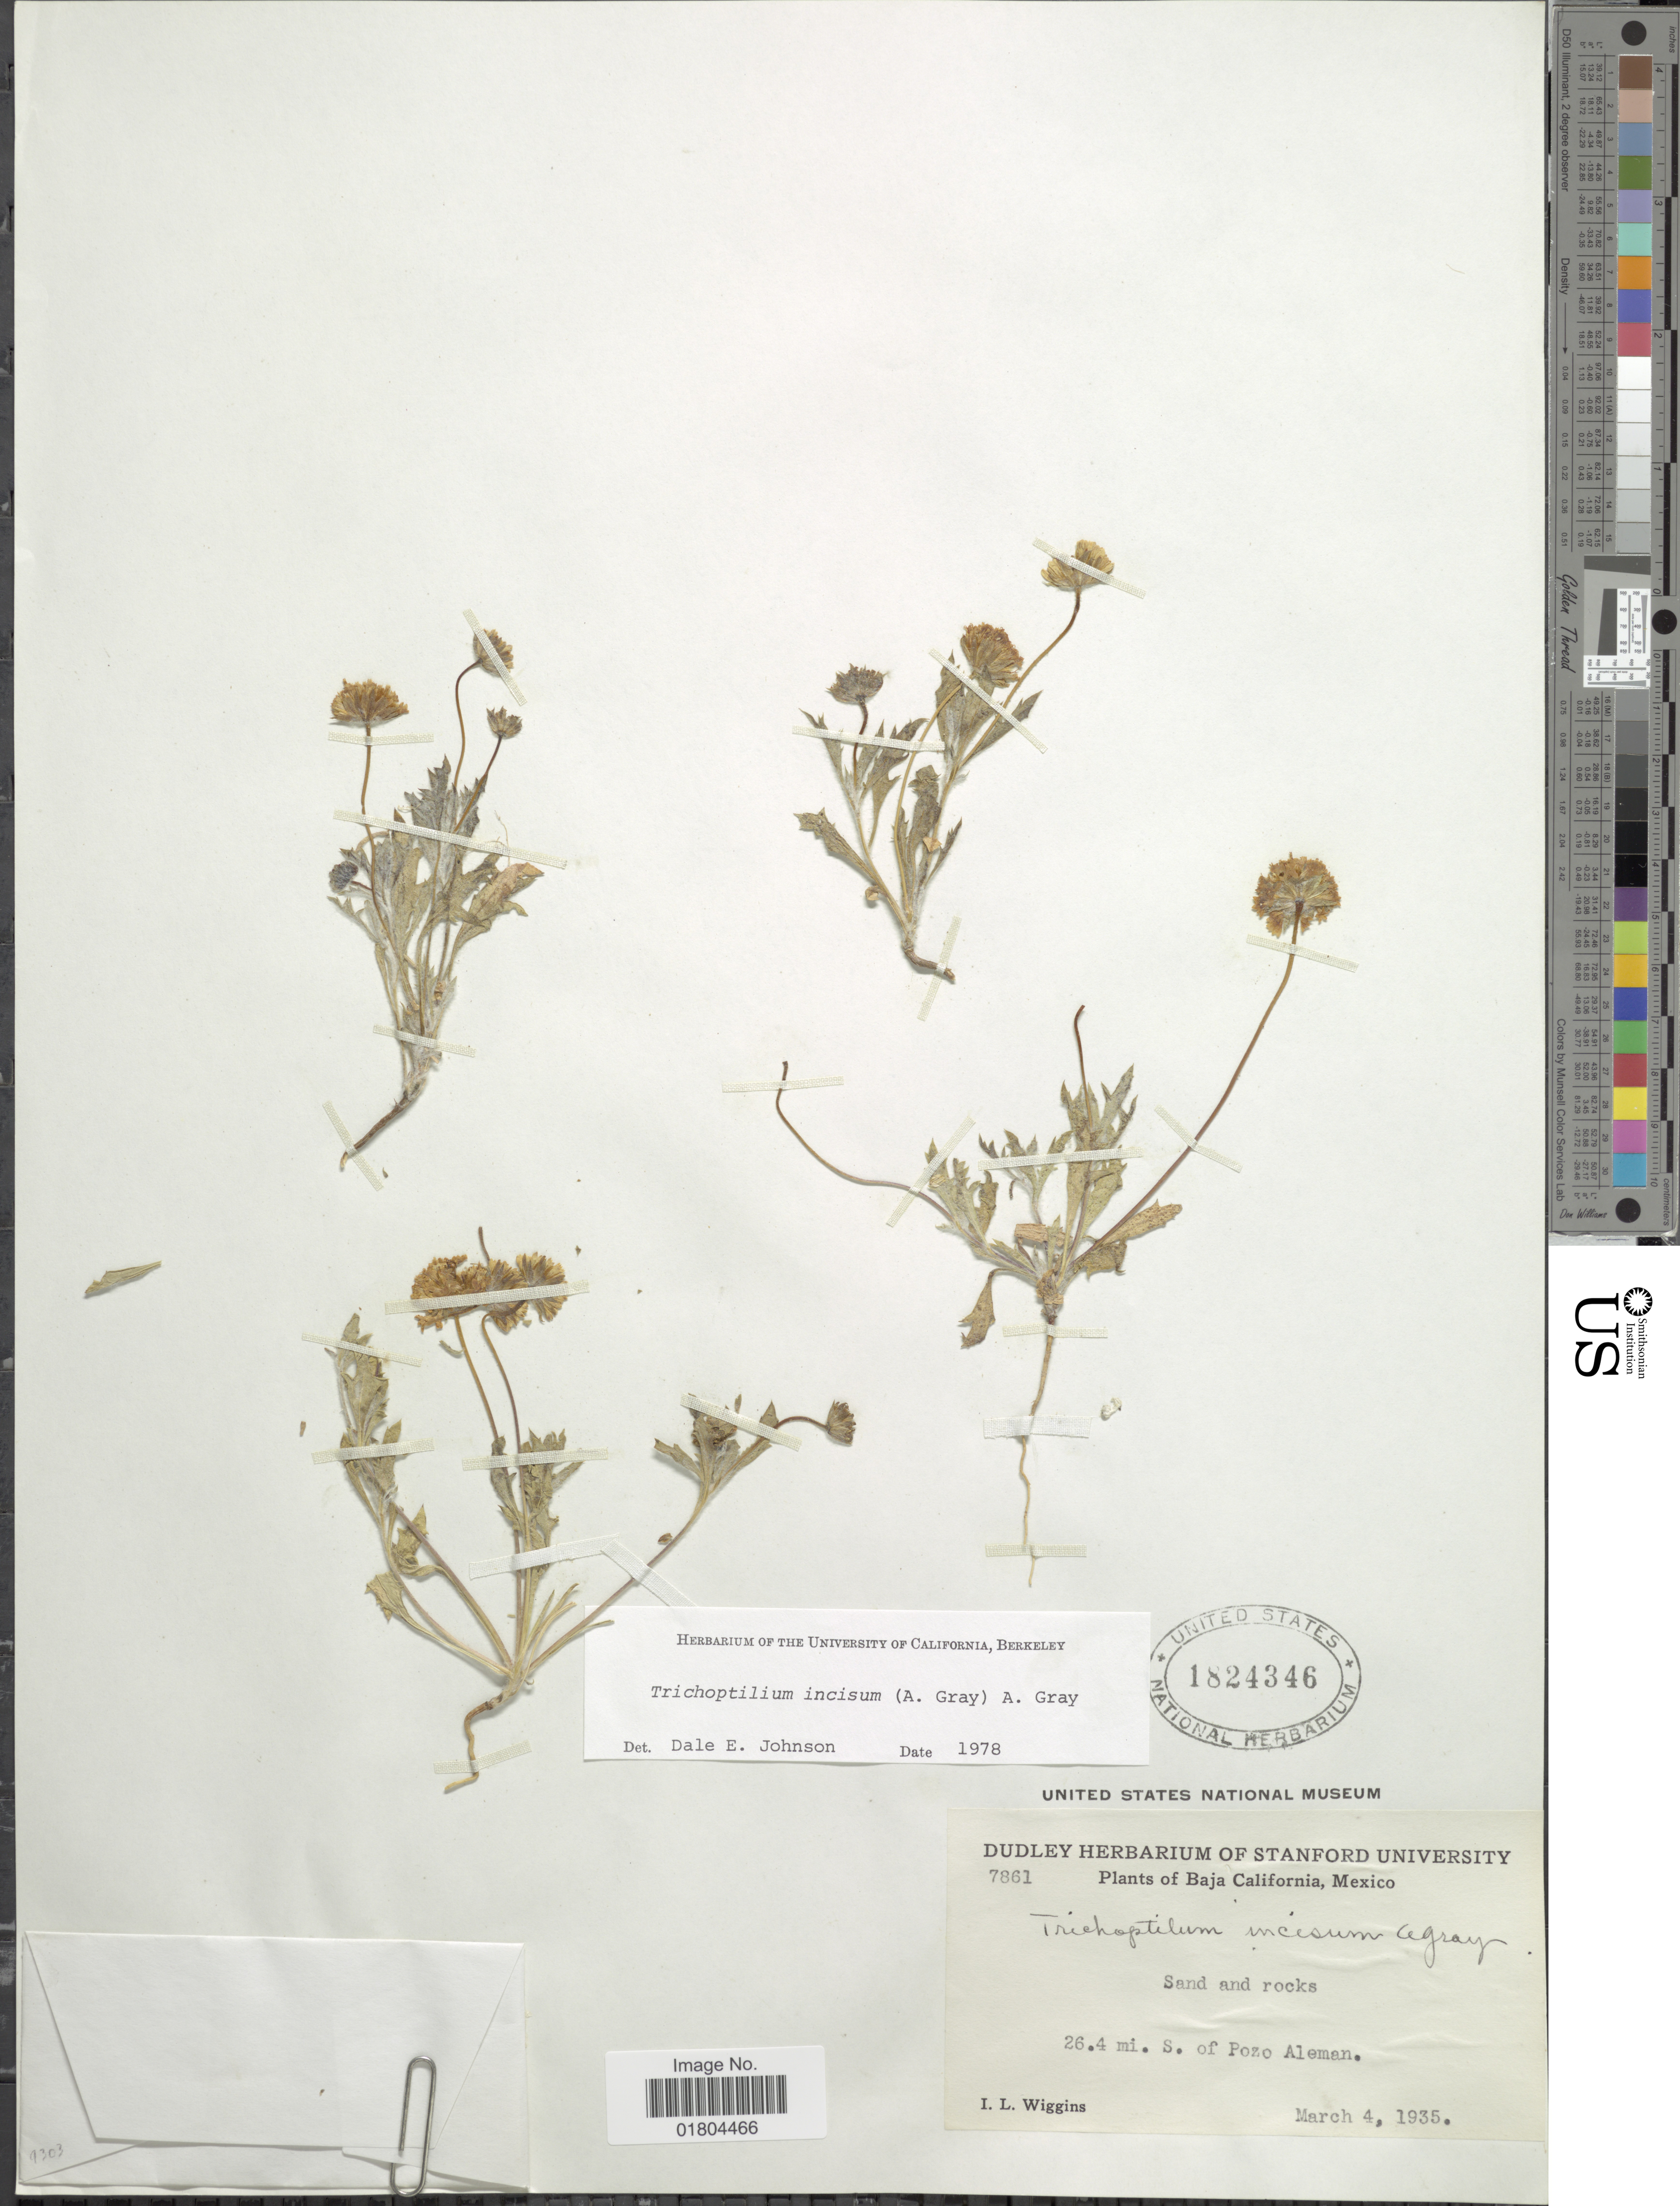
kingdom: Plantae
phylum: Tracheophyta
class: Magnoliopsida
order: Asterales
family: Asteraceae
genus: Trichoptilium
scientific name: Trichoptilium incisum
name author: (A. Gray) A. Gray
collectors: I. L. Wiggins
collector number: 7861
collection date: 1935-03-04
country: Mexico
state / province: Baja California Sur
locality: Sand and rocks, 26.4 mi S of Pozo Aleman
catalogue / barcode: US 1824346